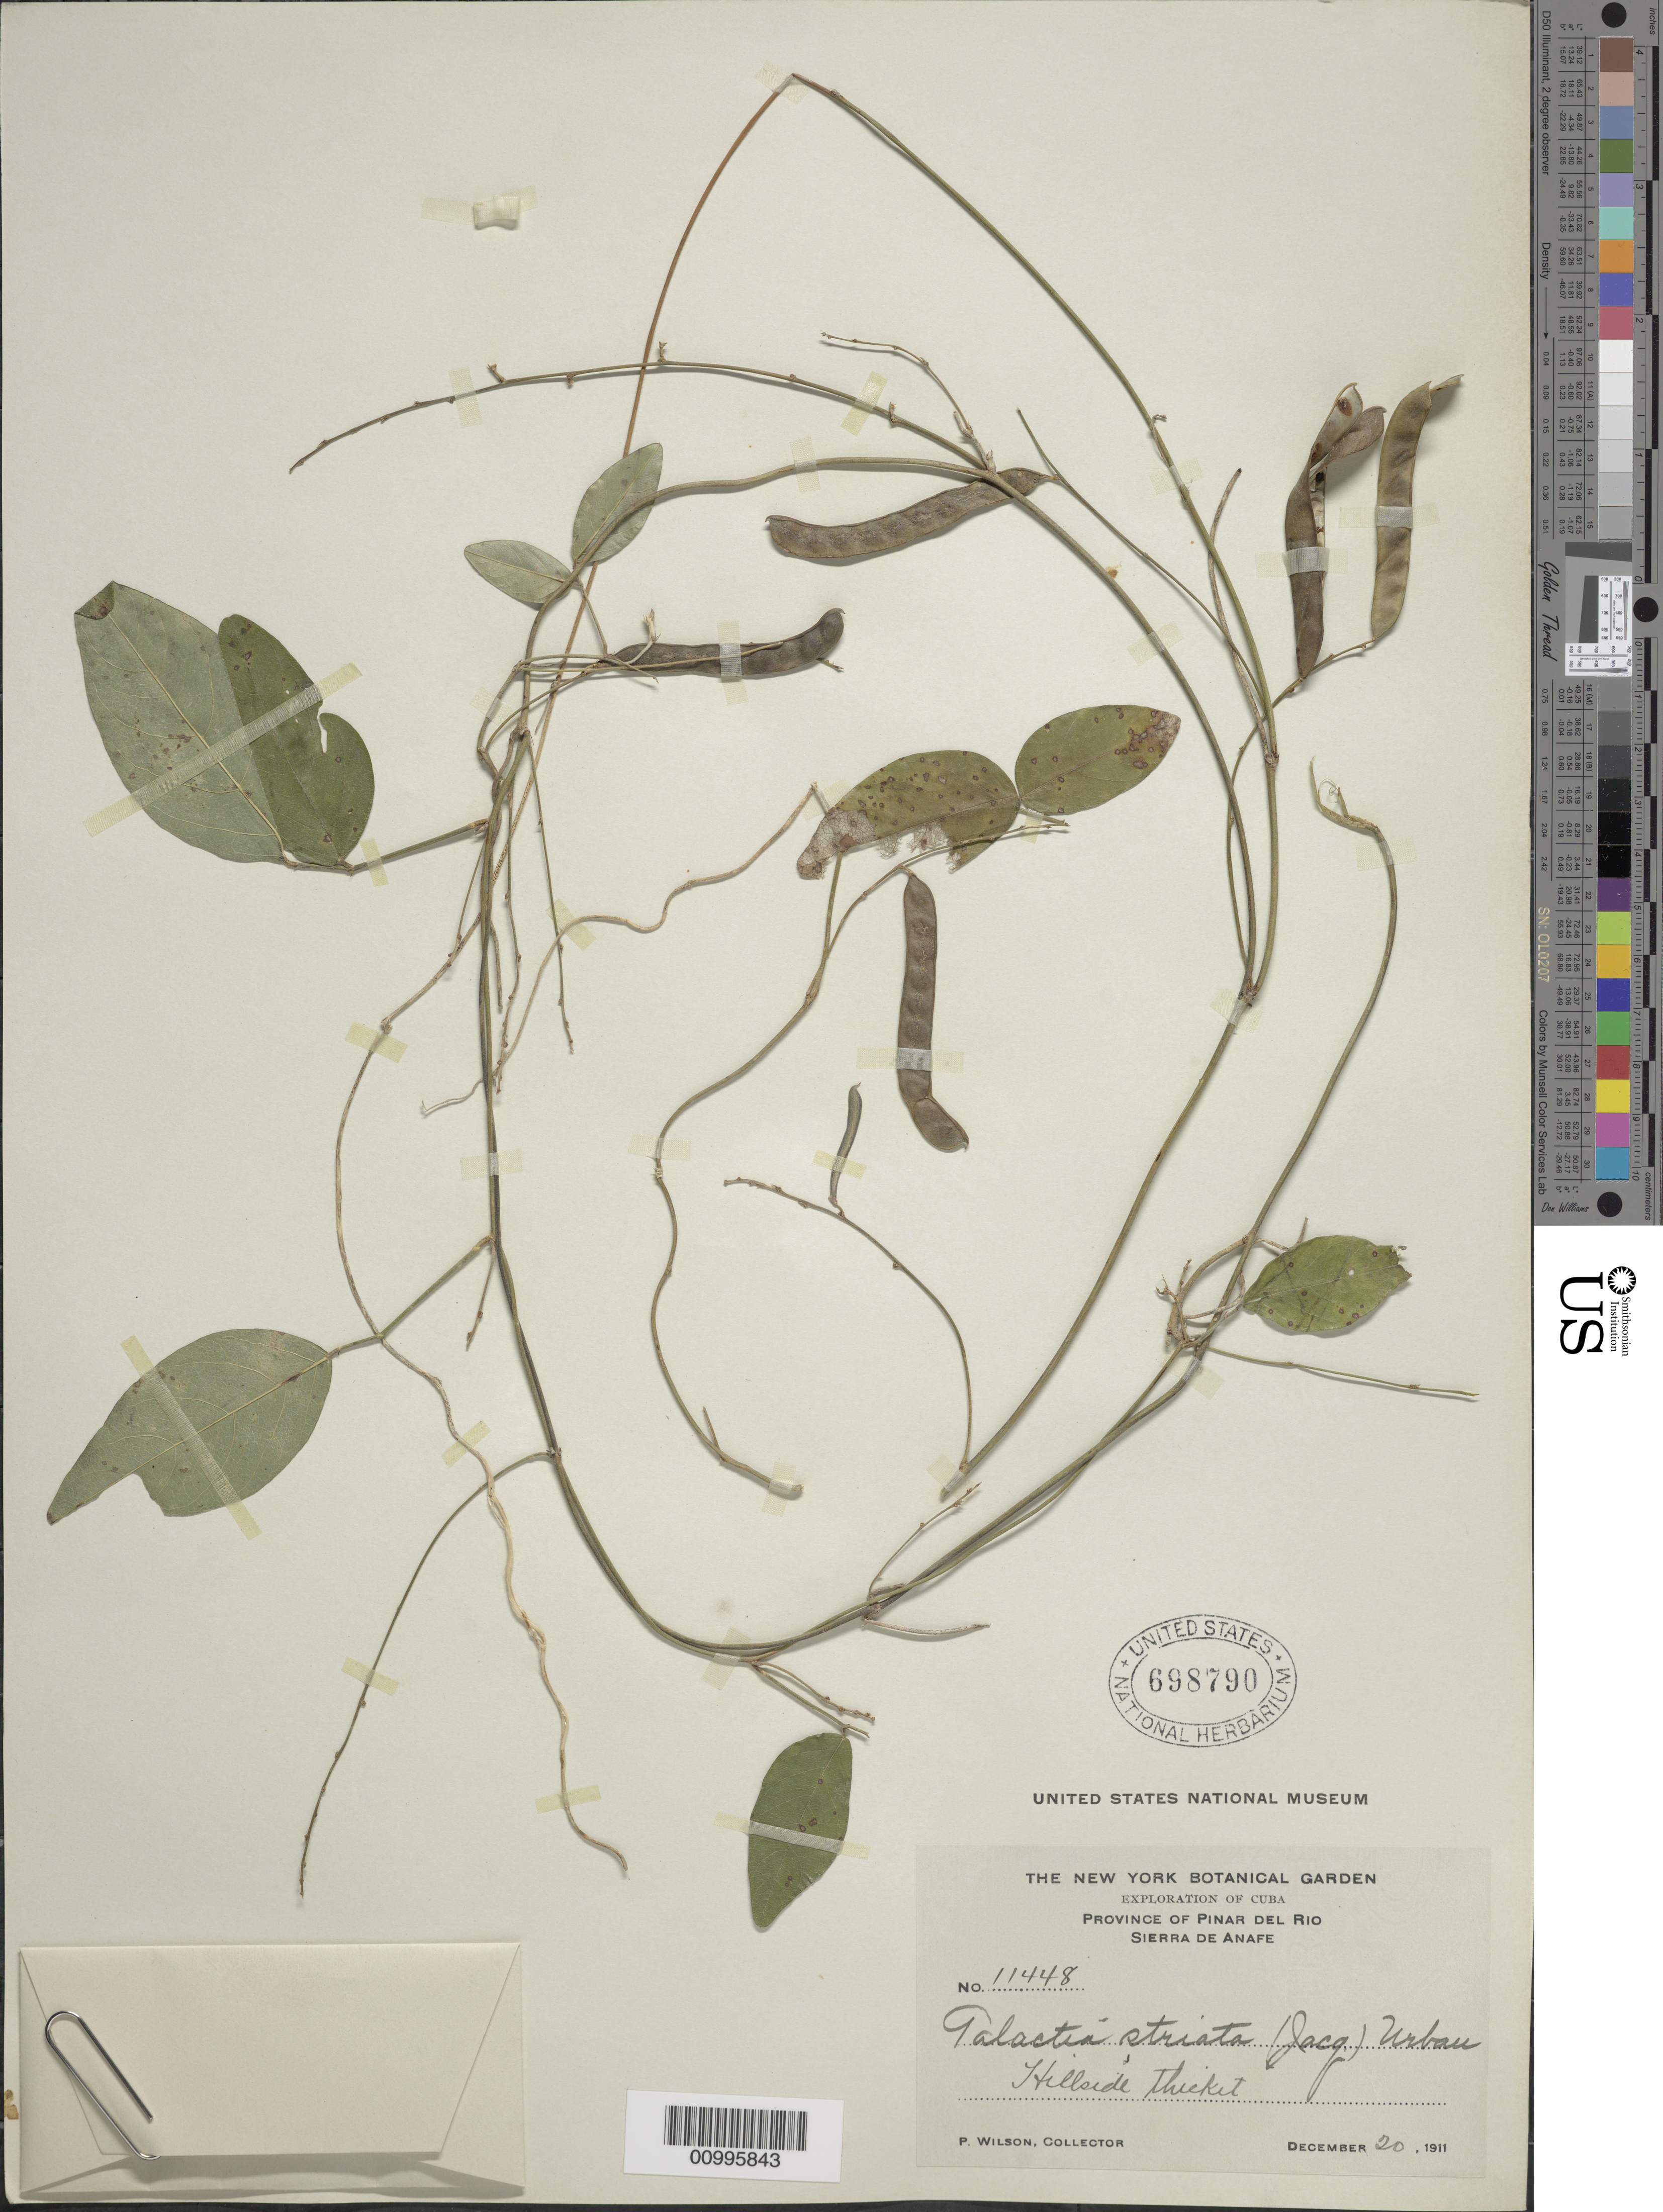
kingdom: Plantae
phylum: Tracheophyta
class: Magnoliopsida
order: Fabales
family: Fabaceae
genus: Galactia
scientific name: Galactia striata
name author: (Jacq.) Urb.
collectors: P. Wilson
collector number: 11448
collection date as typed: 20 Dec 1911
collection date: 1911-12-20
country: Cuba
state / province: Pinar del Rio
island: Cuba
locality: Sierra de Anafe of Pinar del Rio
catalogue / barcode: US 698790